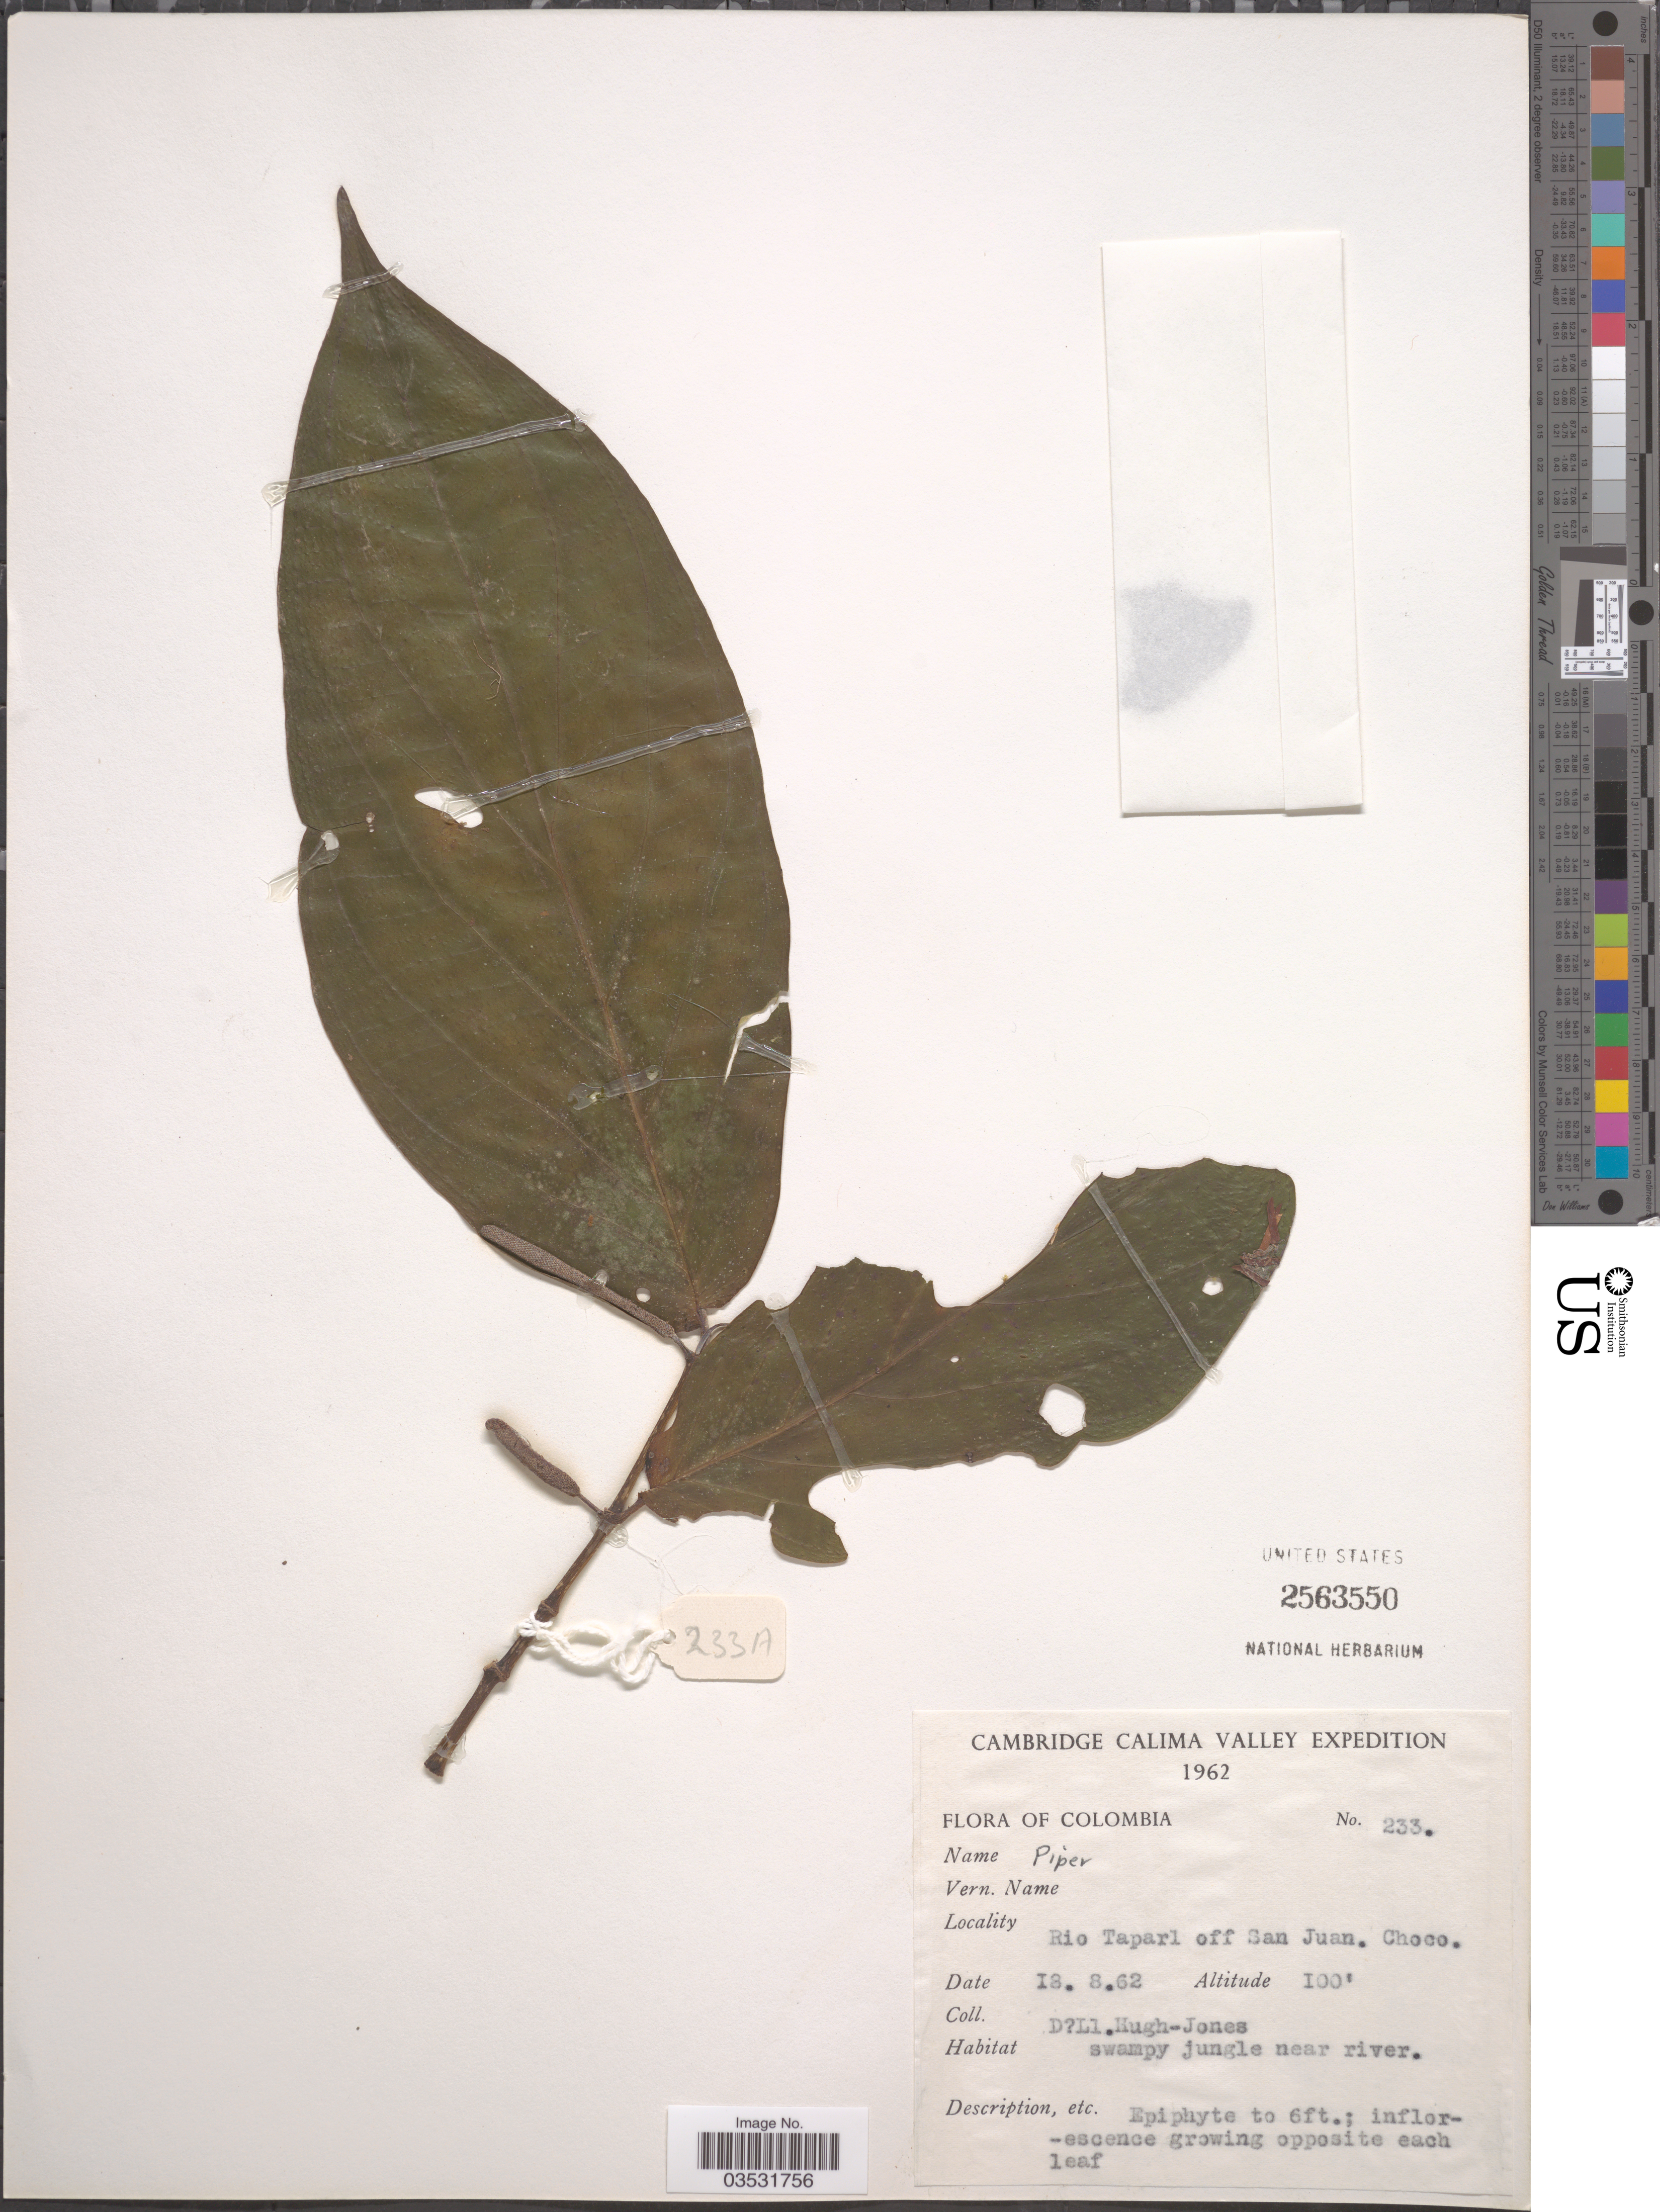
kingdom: Plantae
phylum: Tracheophyta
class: Magnoliopsida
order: Piperales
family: Piperaceae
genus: Piper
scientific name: Piper sp.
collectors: D. Hugh-Jones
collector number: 233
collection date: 1962-08-18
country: Colombia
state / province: Chocó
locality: Calima Valley. Rio Taparl off San Juan.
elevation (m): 30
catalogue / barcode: US 2563550